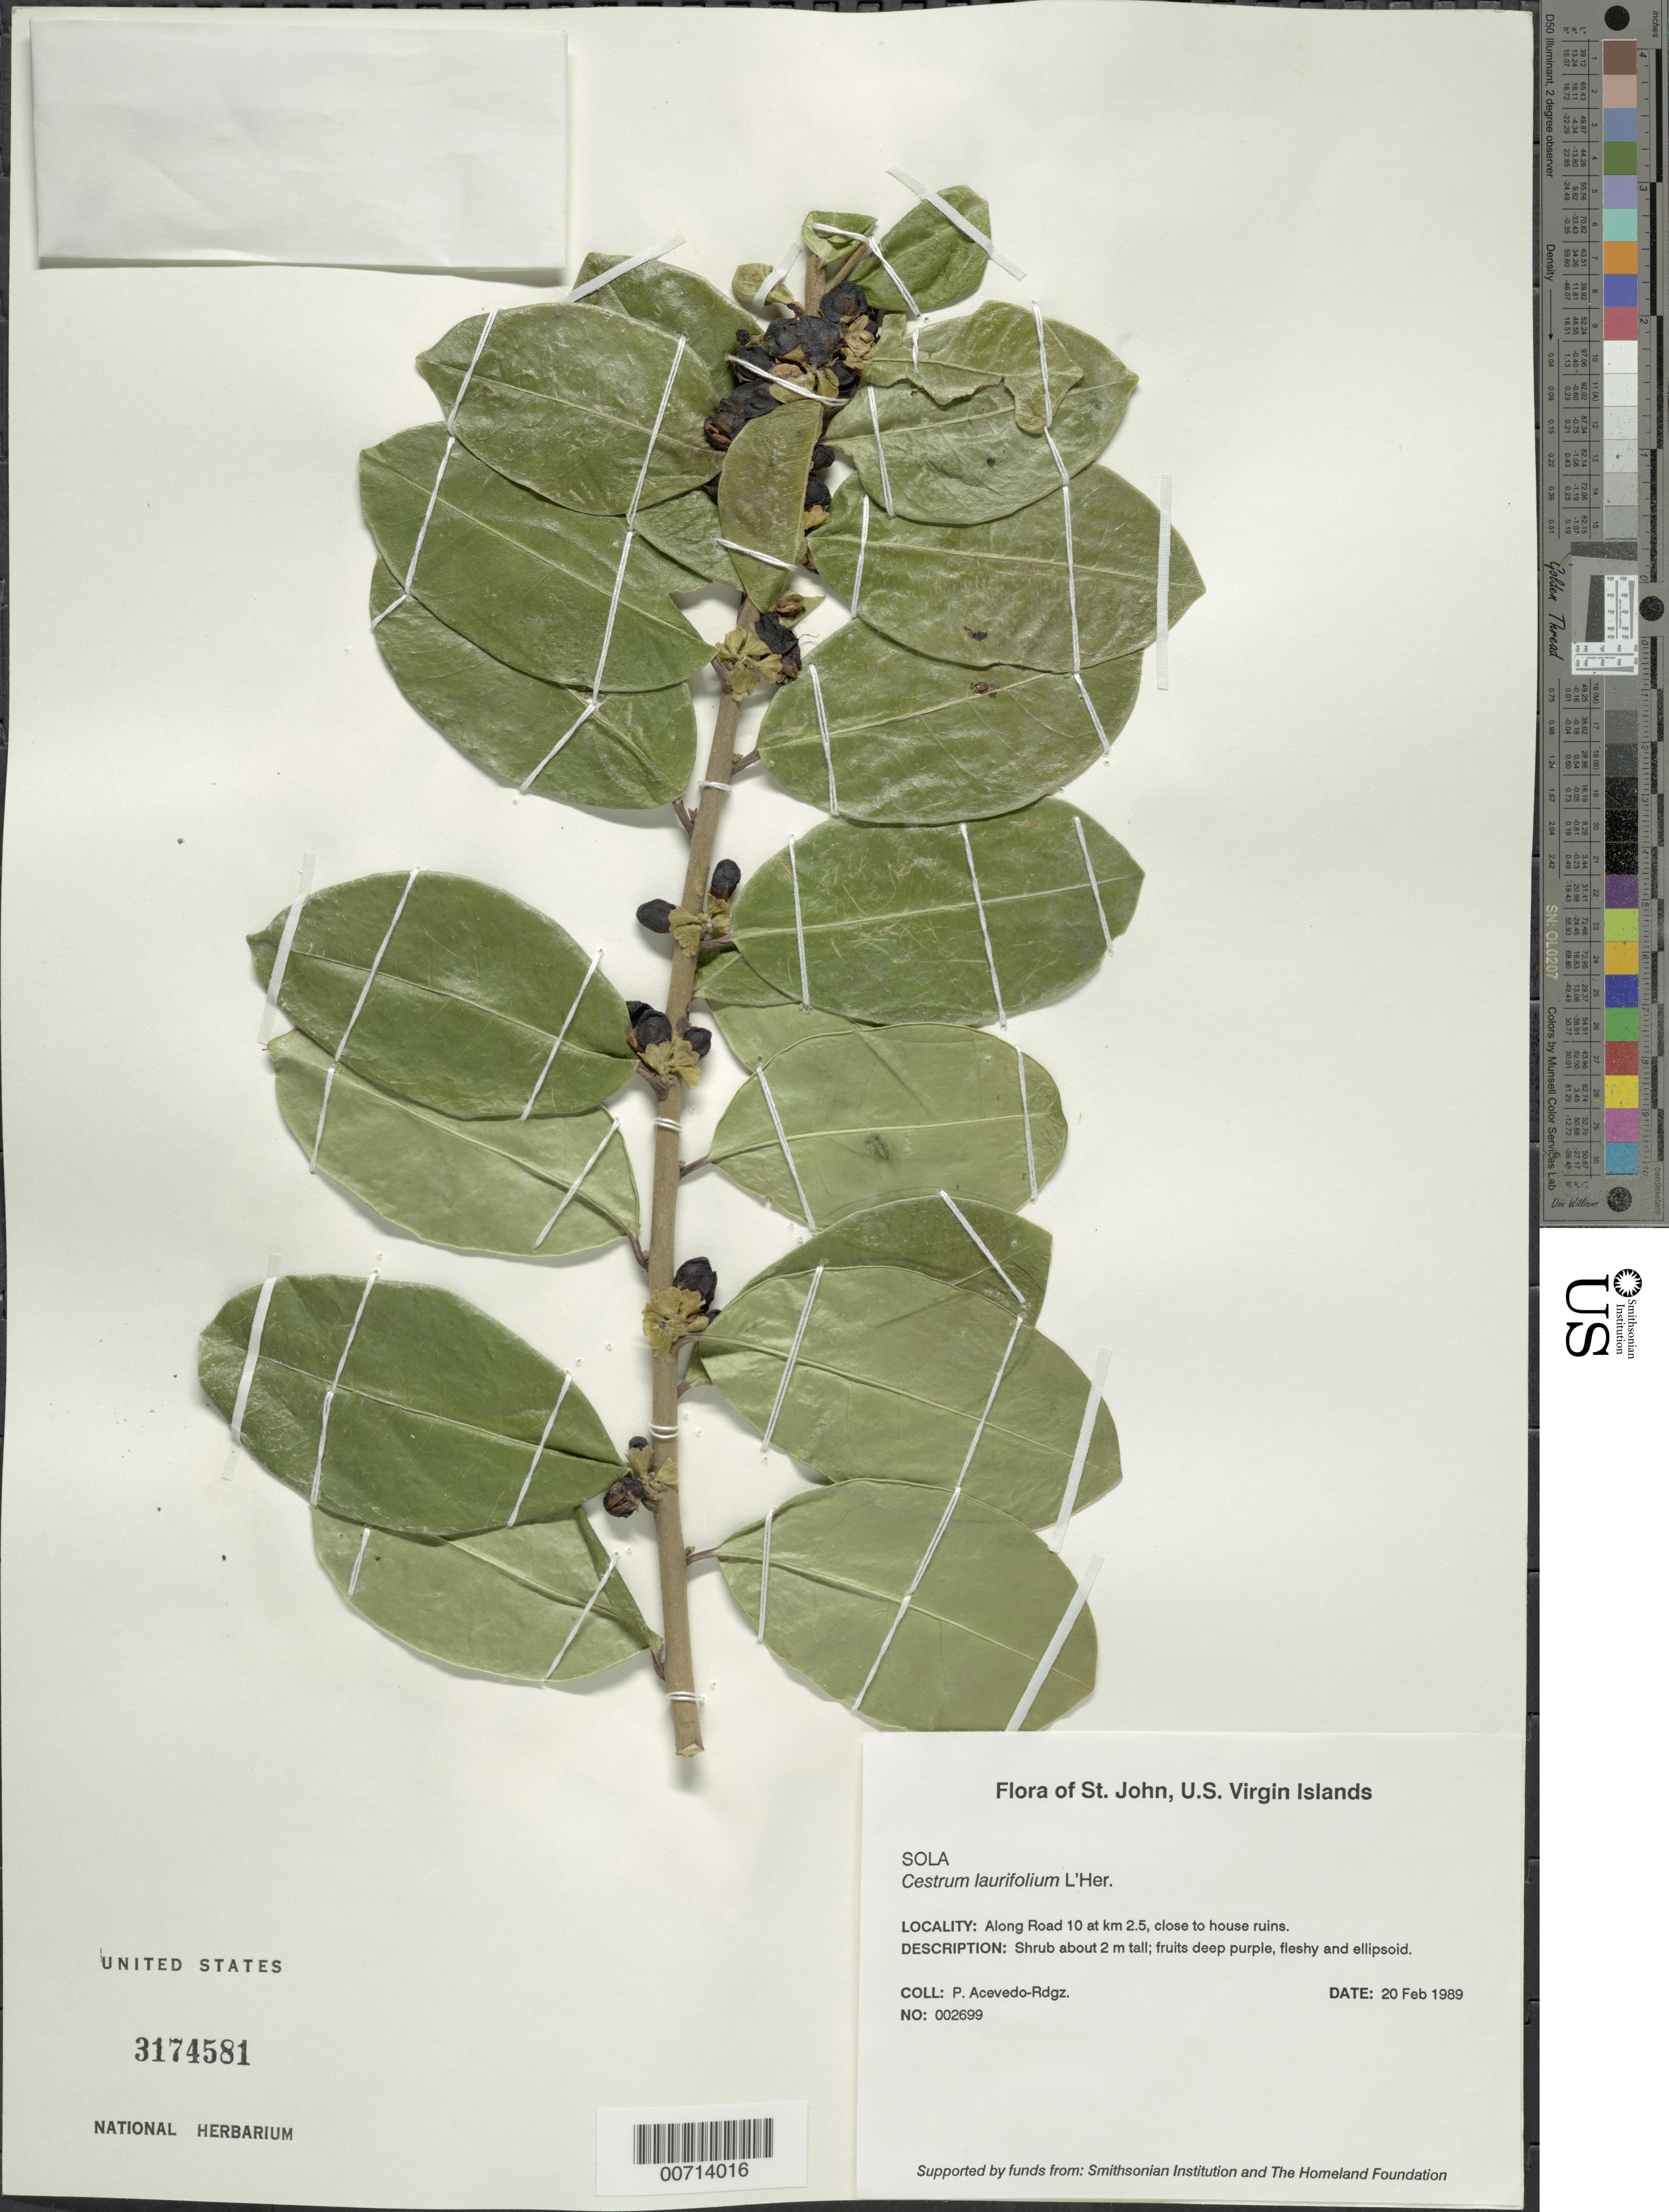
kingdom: Plantae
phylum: Tracheophyta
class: Magnoliopsida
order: Solanales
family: Solanaceae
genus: Cestrum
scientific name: Cestrum laurifolium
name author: L'Hér.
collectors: P. Acevedo-Rodr.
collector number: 2699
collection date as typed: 20 Feb 1989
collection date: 1989-02-20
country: U.S. Virgin Islands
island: St. John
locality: Along Center Line road by km 2.5, close to ruins.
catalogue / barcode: US 3174581